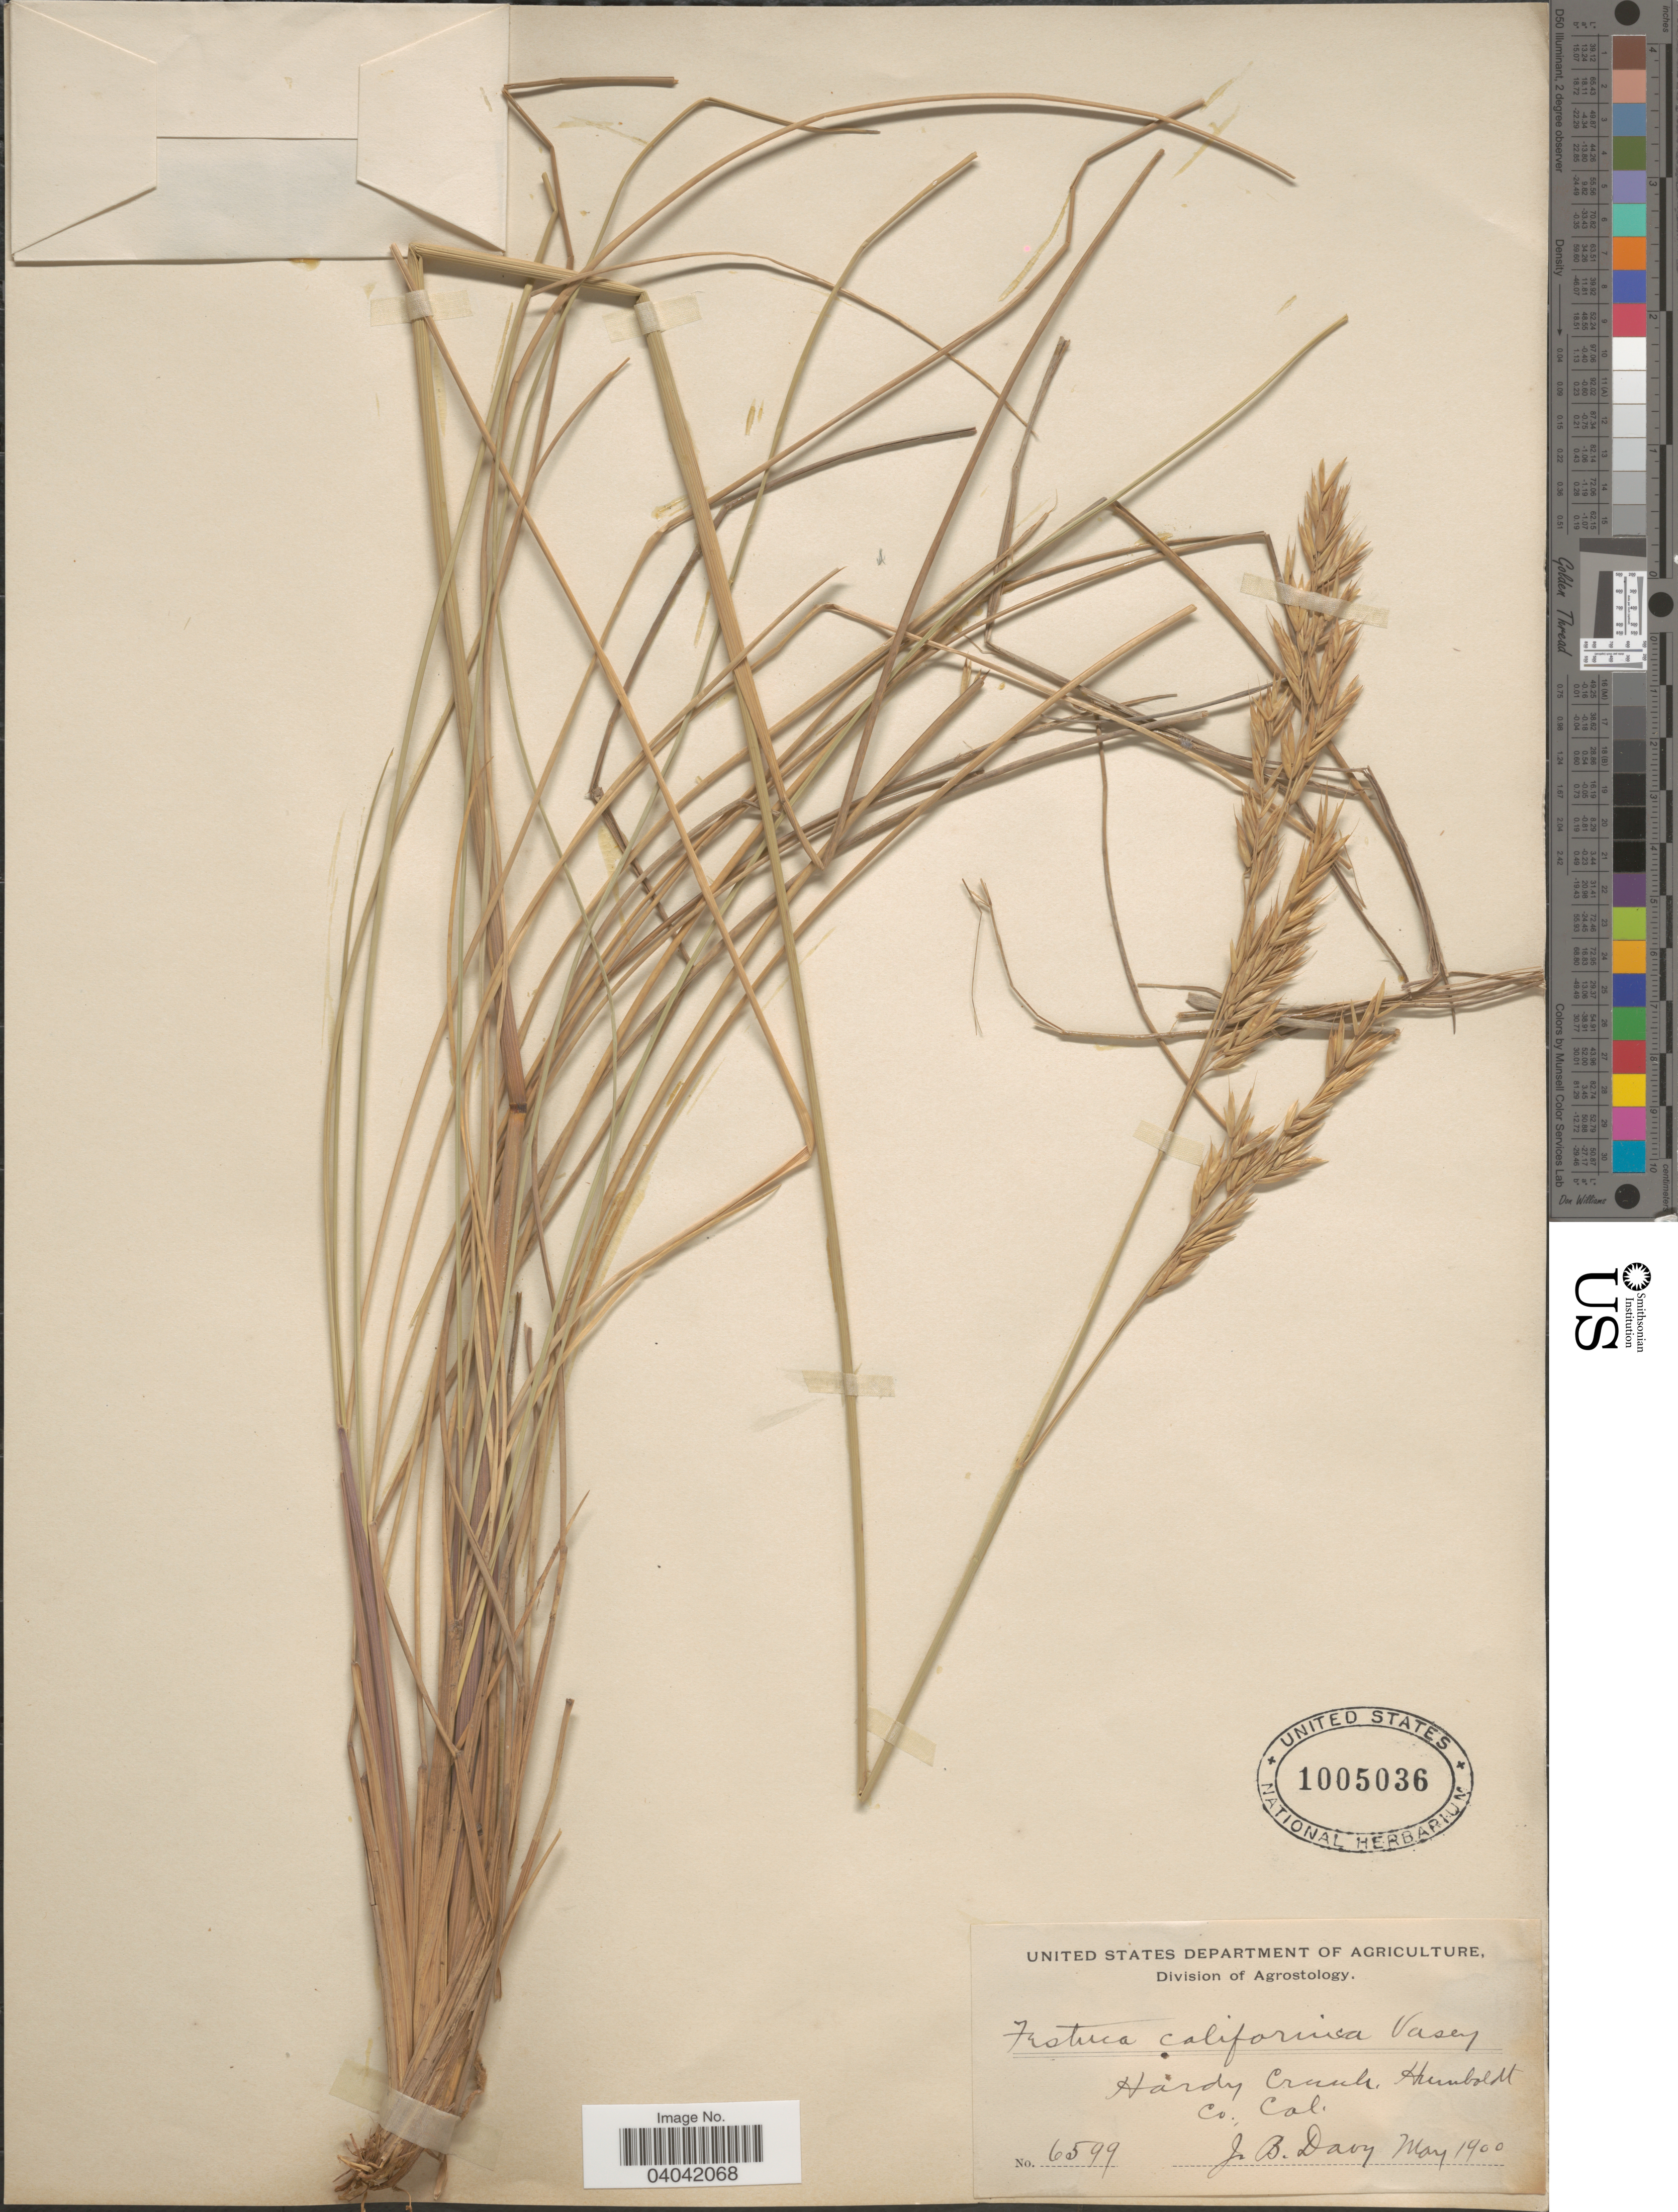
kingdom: Plantae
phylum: Tracheophyta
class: Liliopsida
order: Poales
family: Poaceae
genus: Festuca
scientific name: Festuca californica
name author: Vasey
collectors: J. Burtt Davy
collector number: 6599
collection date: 1900-05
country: United States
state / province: California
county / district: Humboldt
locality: Hardy Creek, Humboldt Co.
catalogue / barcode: US 1005036